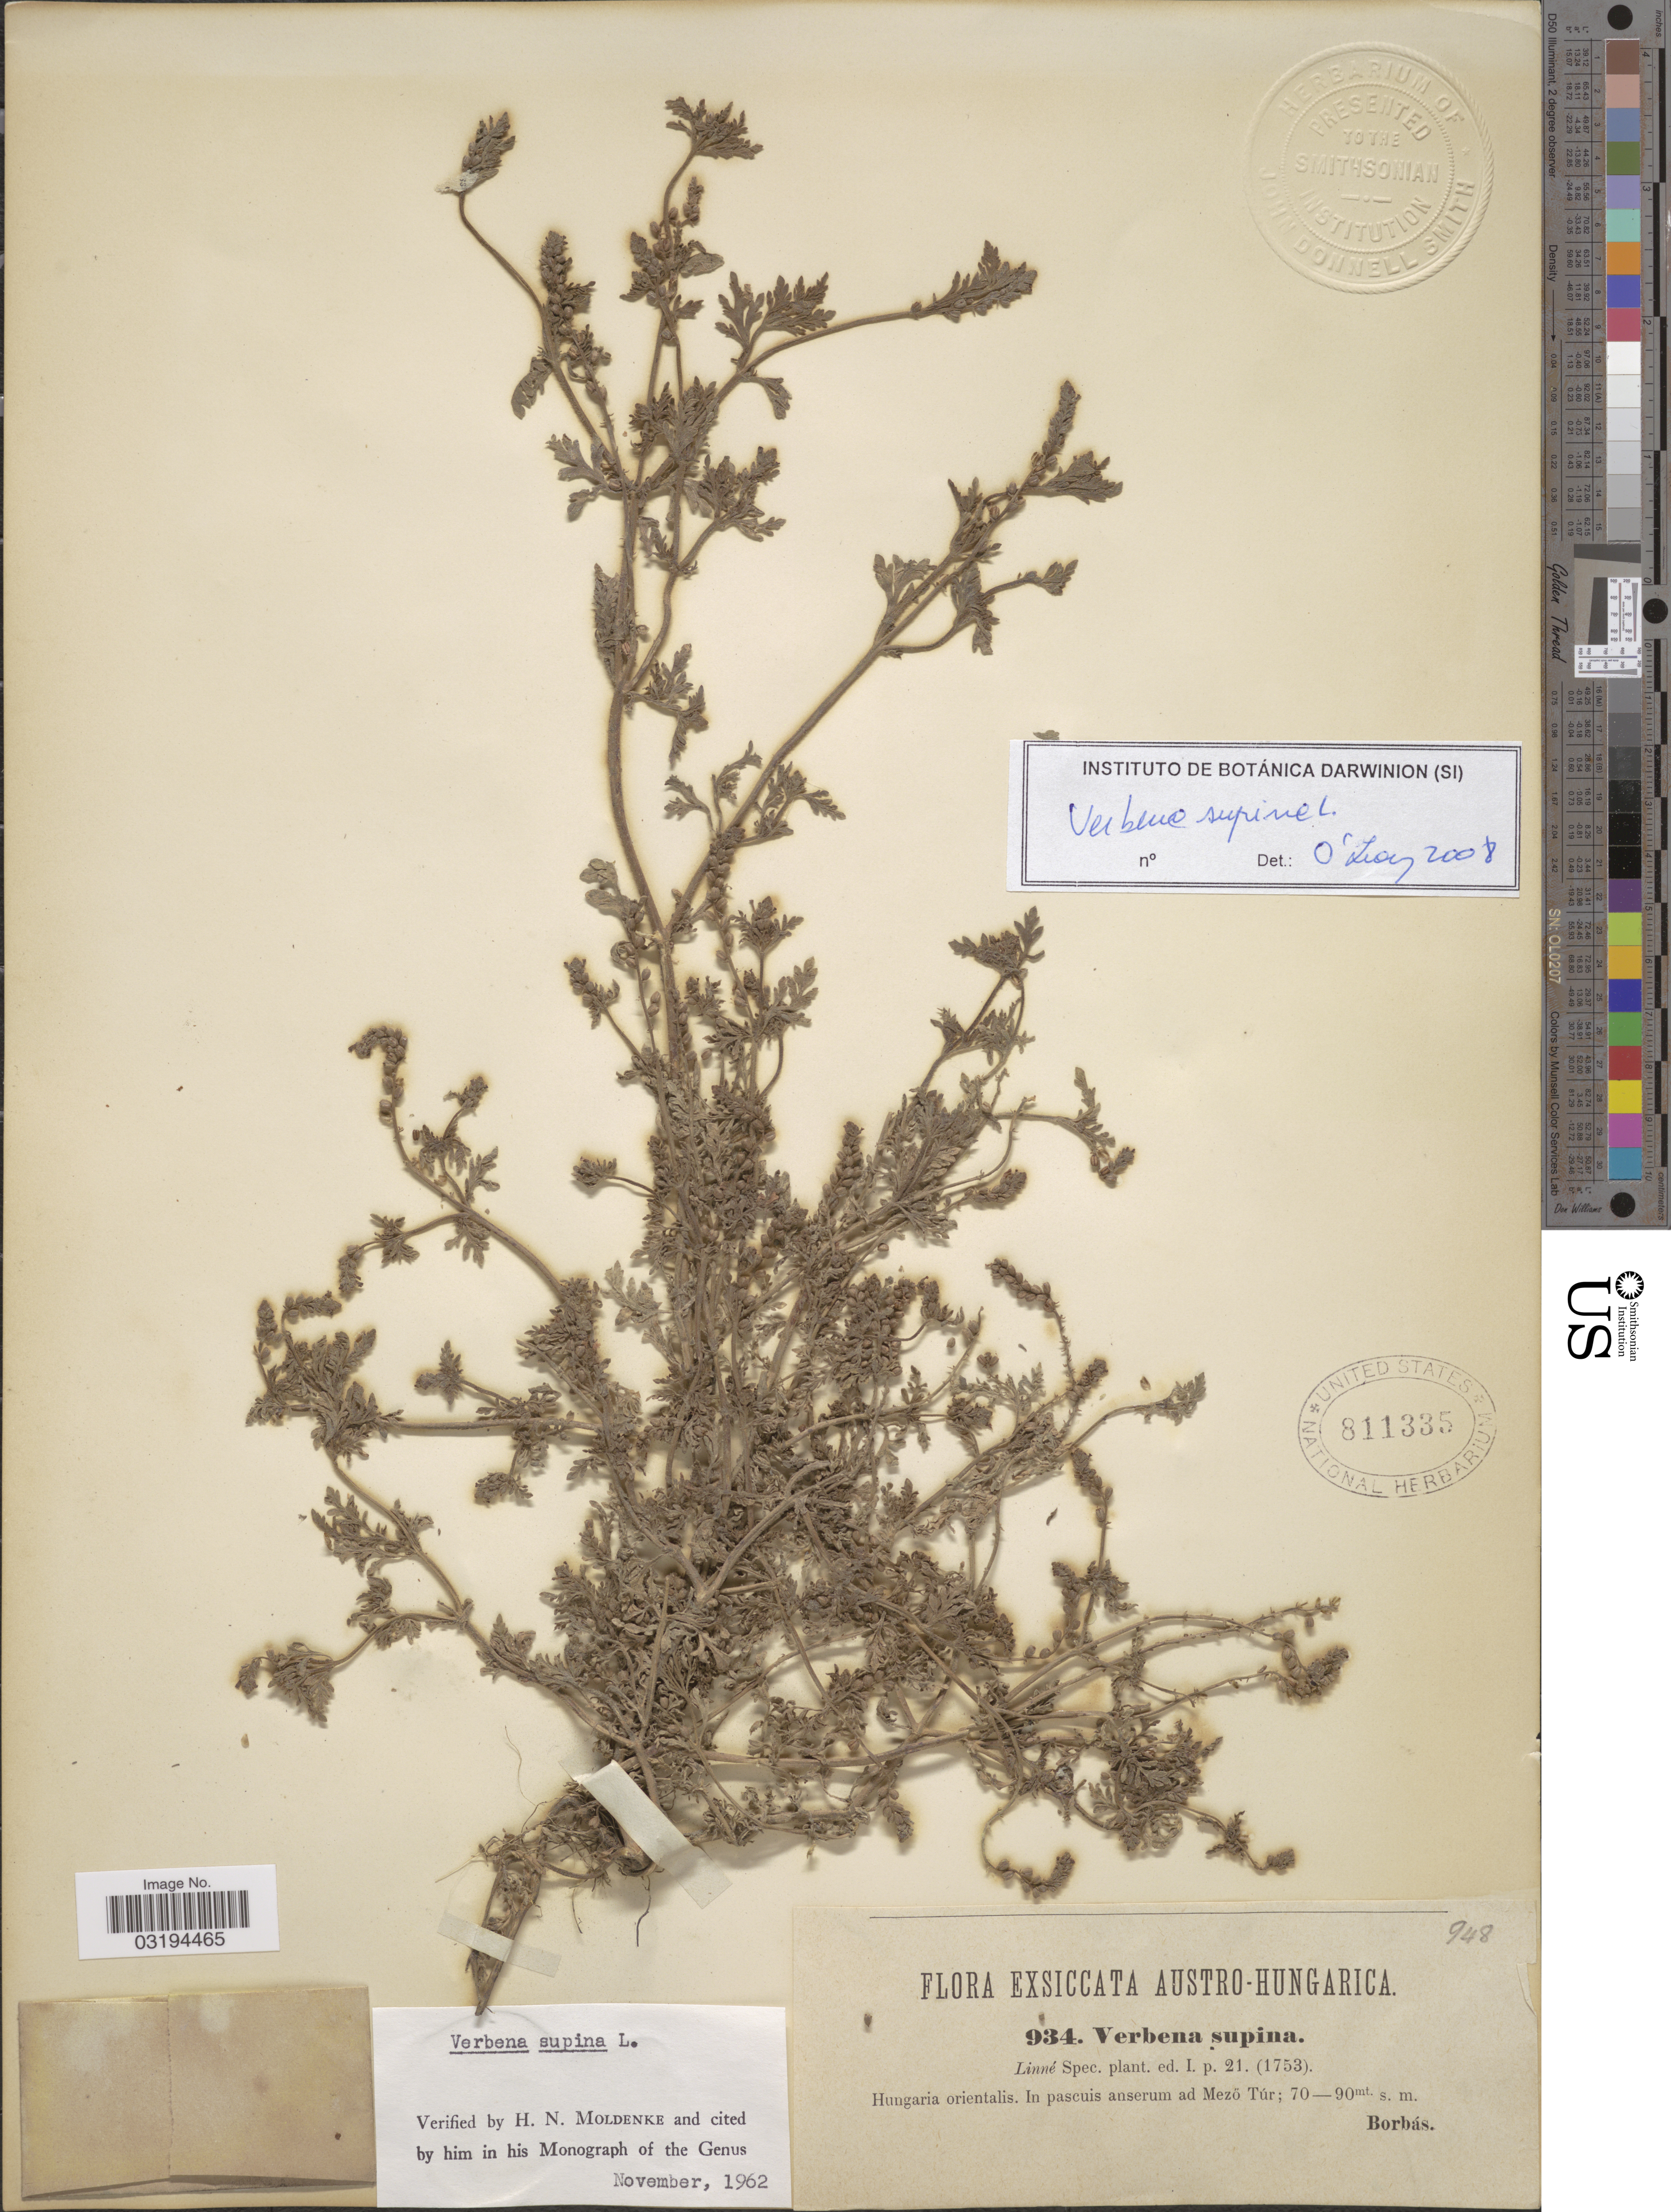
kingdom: Plantae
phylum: Tracheophyta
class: Magnoliopsida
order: Lamiales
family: Verbenaceae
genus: Verbena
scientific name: Verbena supina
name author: L.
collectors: V. von Borbás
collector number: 934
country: Hungary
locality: Austro-Hungarica, Hungaria orientalis. In pascuis anserum ad Mezö Túr.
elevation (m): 70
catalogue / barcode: US 811335